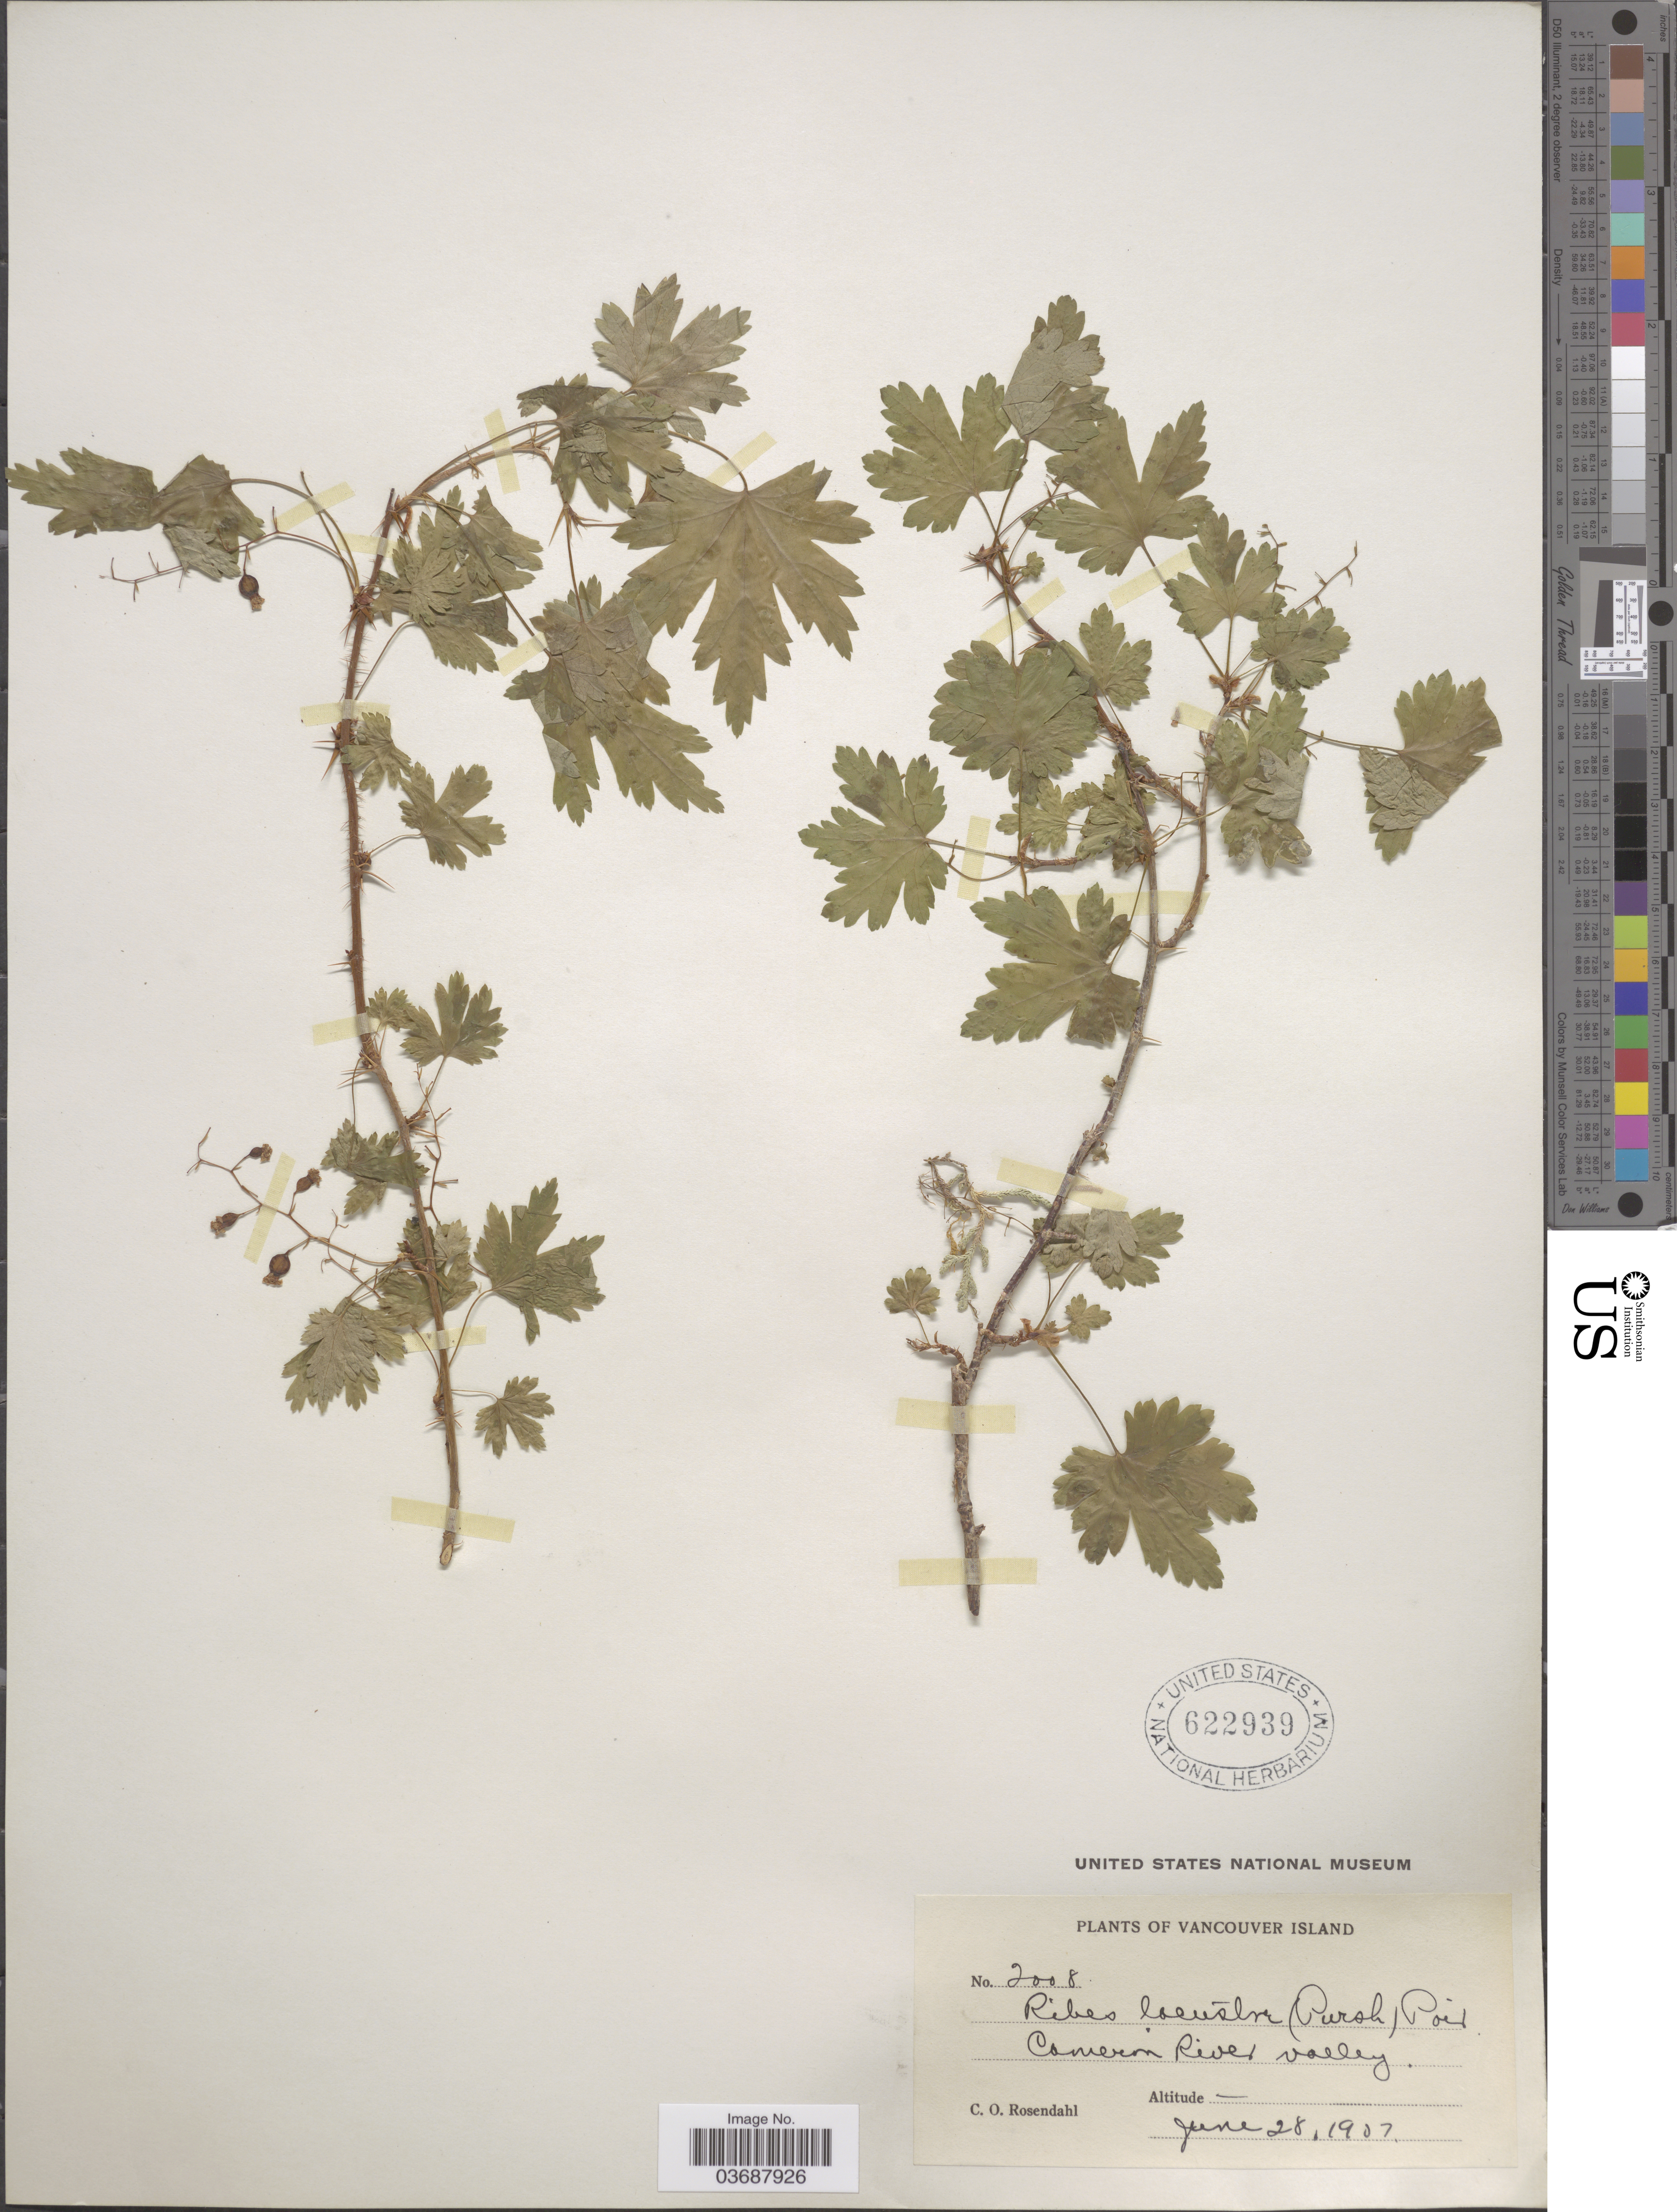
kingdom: Plantae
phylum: Tracheophyta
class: Magnoliopsida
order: Saxifragales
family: Grossulariaceae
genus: Ribes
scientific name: Ribes lacustre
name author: (Pers.) Poir.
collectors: C. O. Rosendahl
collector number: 2008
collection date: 1907-06-28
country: Canada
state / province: British Columbia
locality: Vancouver Island. Cameron River valley.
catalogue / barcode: US 622939